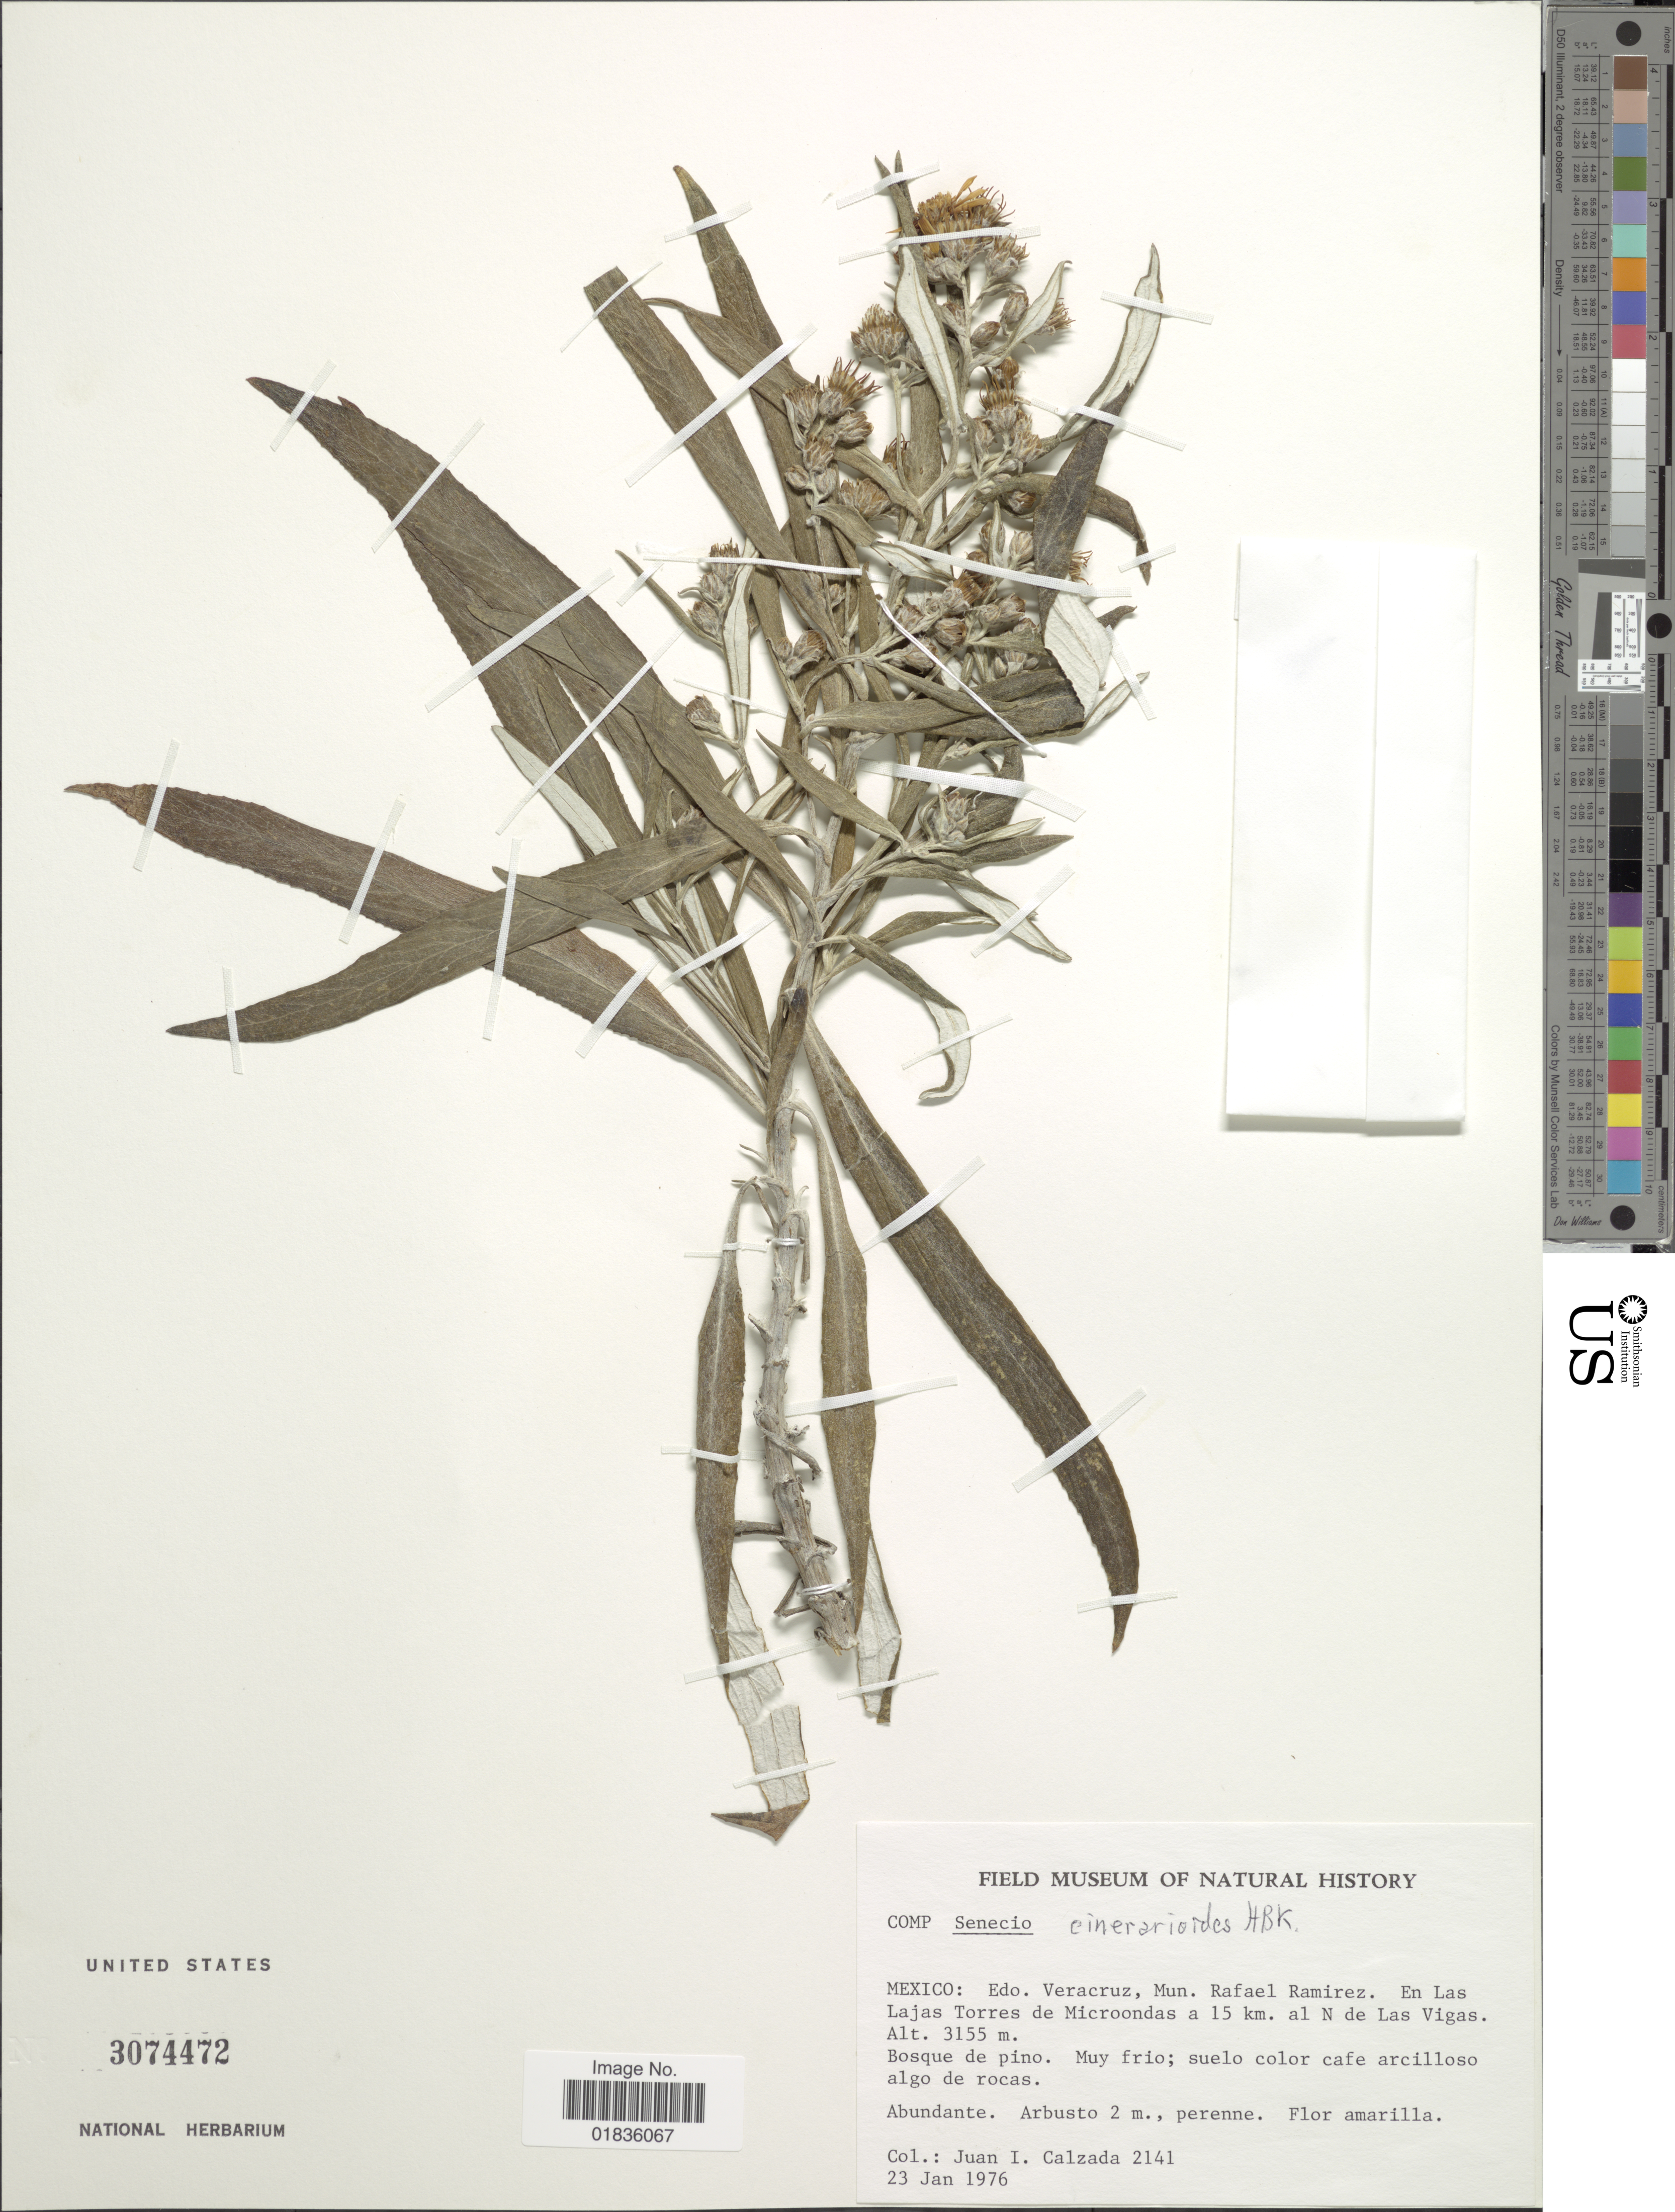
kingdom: Plantae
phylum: Tracheophyta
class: Magnoliopsida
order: Asterales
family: Asteraceae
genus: Senecio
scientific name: Senecio cinerarioides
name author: Kunth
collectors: J. I. Calzada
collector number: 2141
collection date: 1976-01-23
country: Mexico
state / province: Veracruz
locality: Veracruz, Mun. Rafael Ramirez, En Las Lajas Torres de Microondas a 15 km. al N de Las Vigas.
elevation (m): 3155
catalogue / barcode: US 3074472